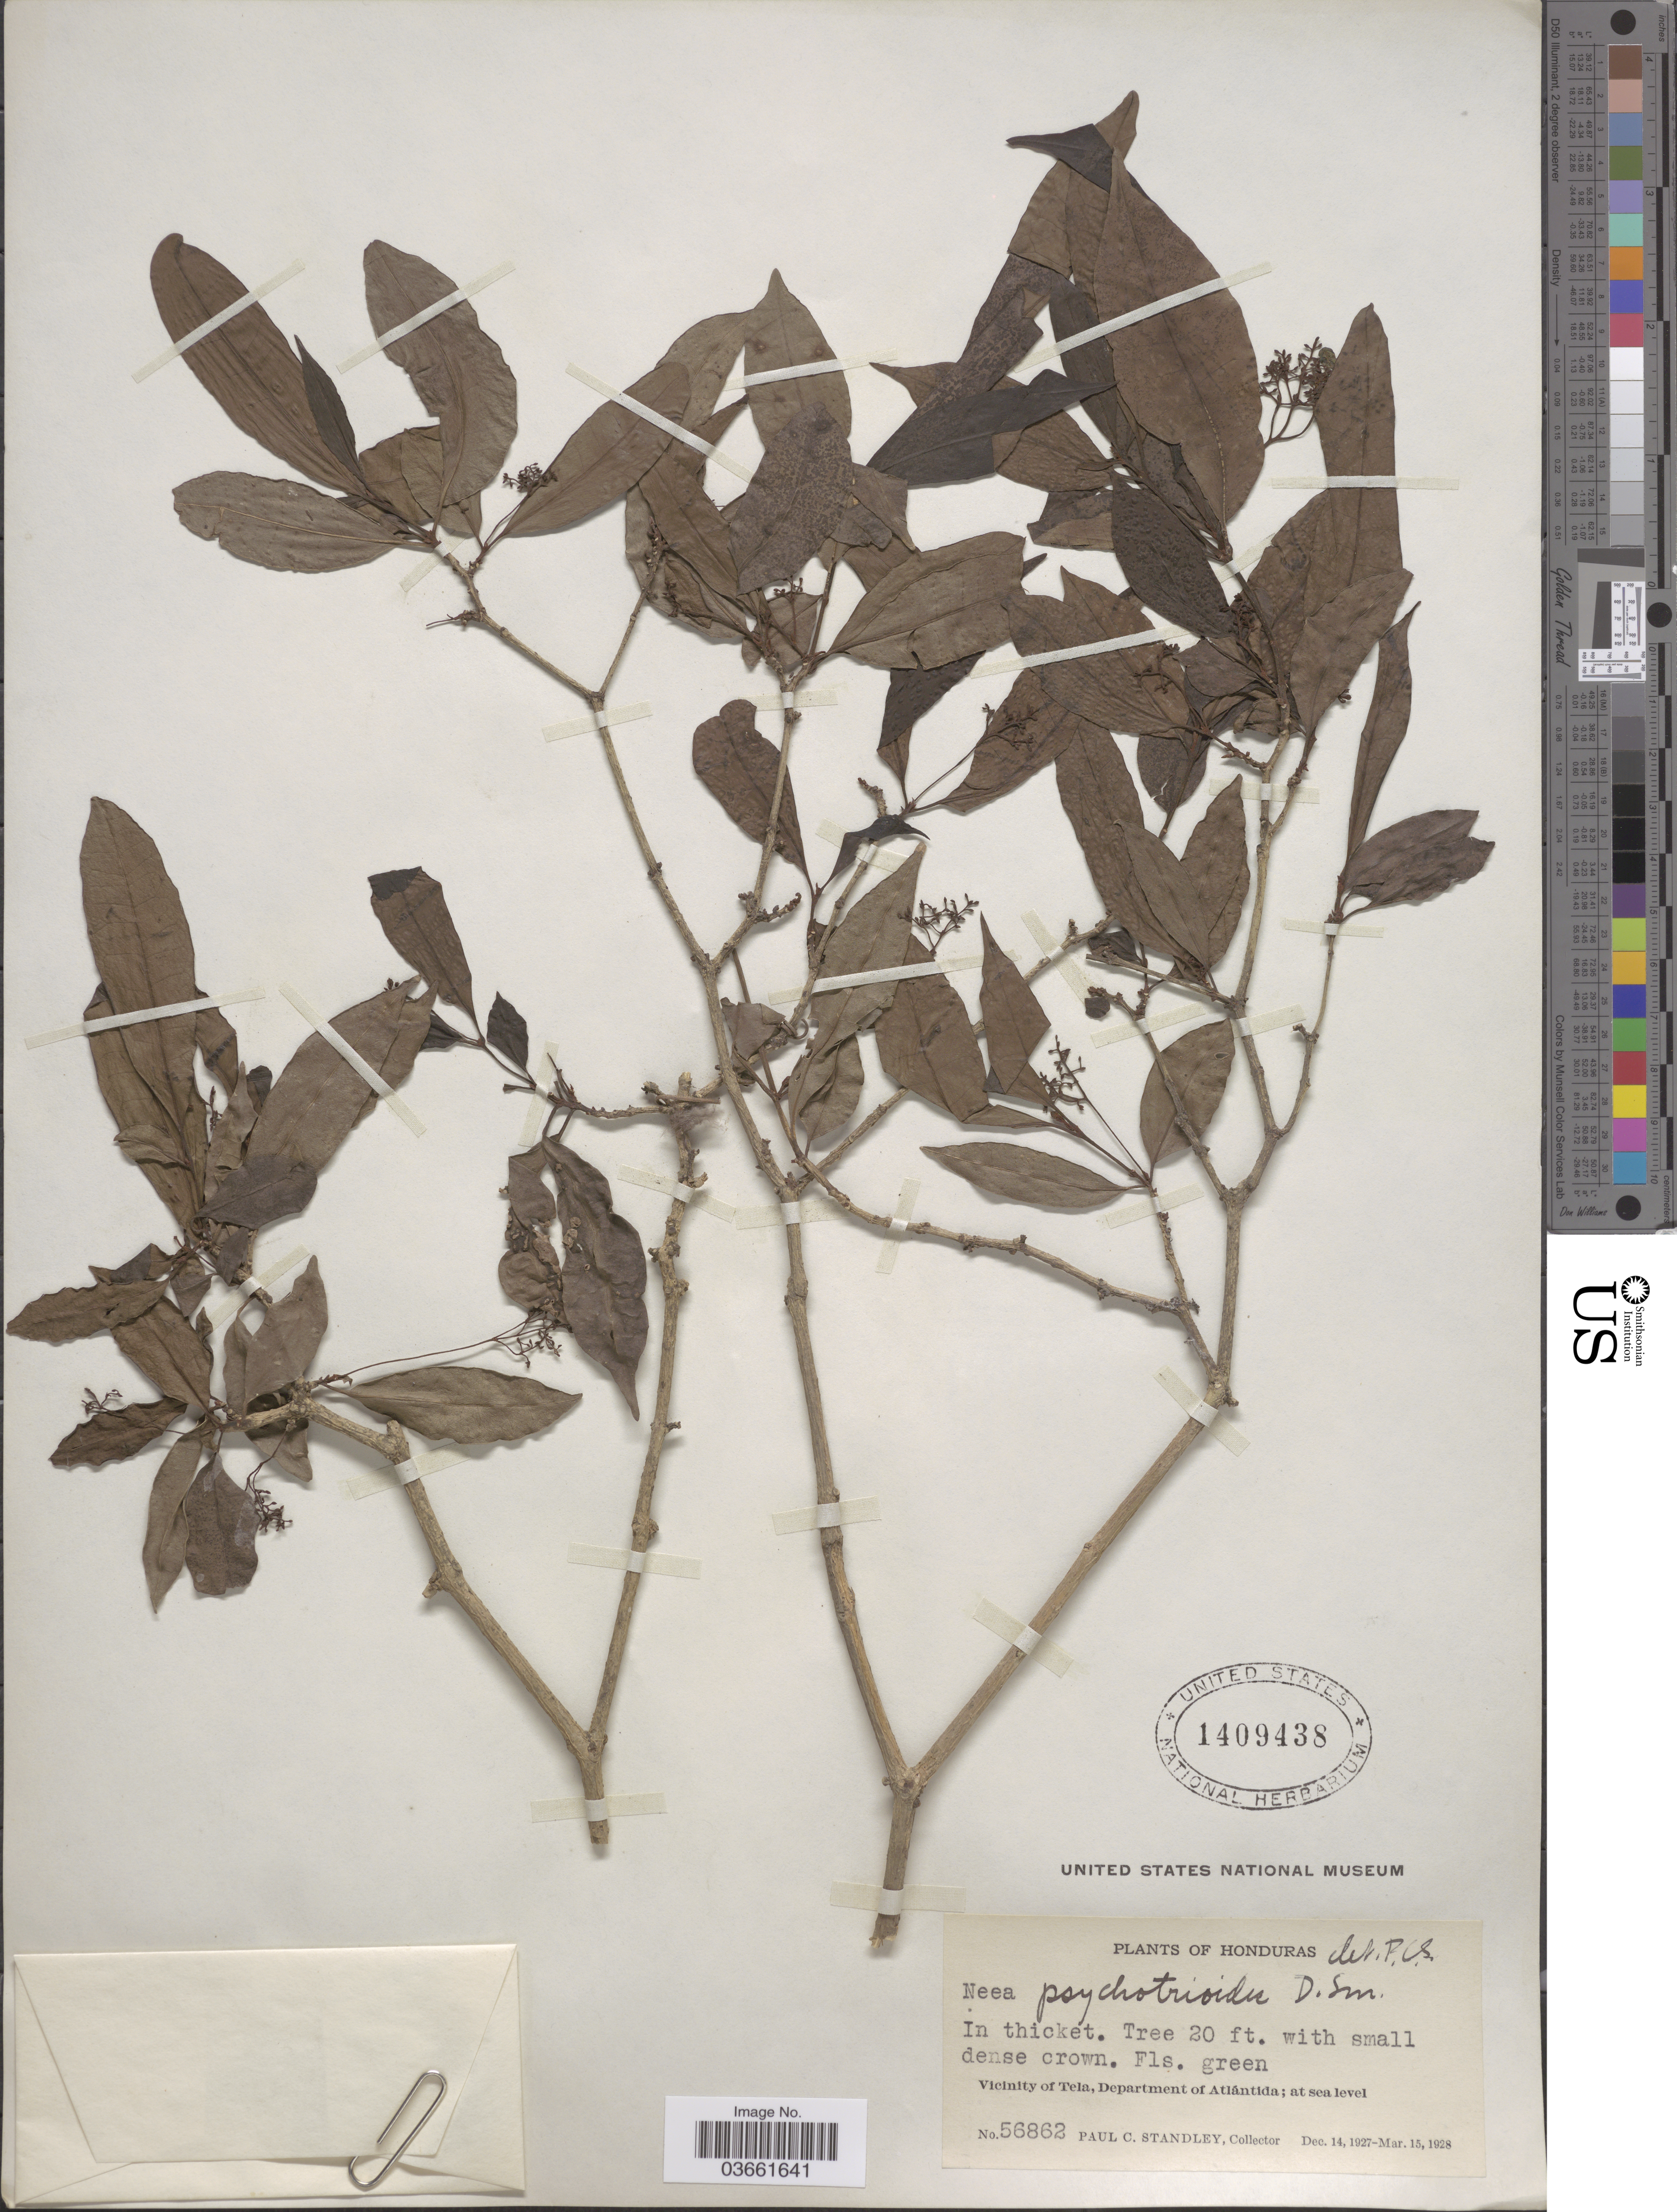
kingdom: Plantae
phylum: Tracheophyta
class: Magnoliopsida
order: Caryophyllales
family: Nyctaginaceae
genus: Neea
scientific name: Neea psychotrioides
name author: Donn. Sm.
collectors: P. C. Standley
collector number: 56862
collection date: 1927-12-14/1928-03-15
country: Honduras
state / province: Atlántida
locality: Vicinity of Tela, Department of Atlántida.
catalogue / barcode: US 1409438